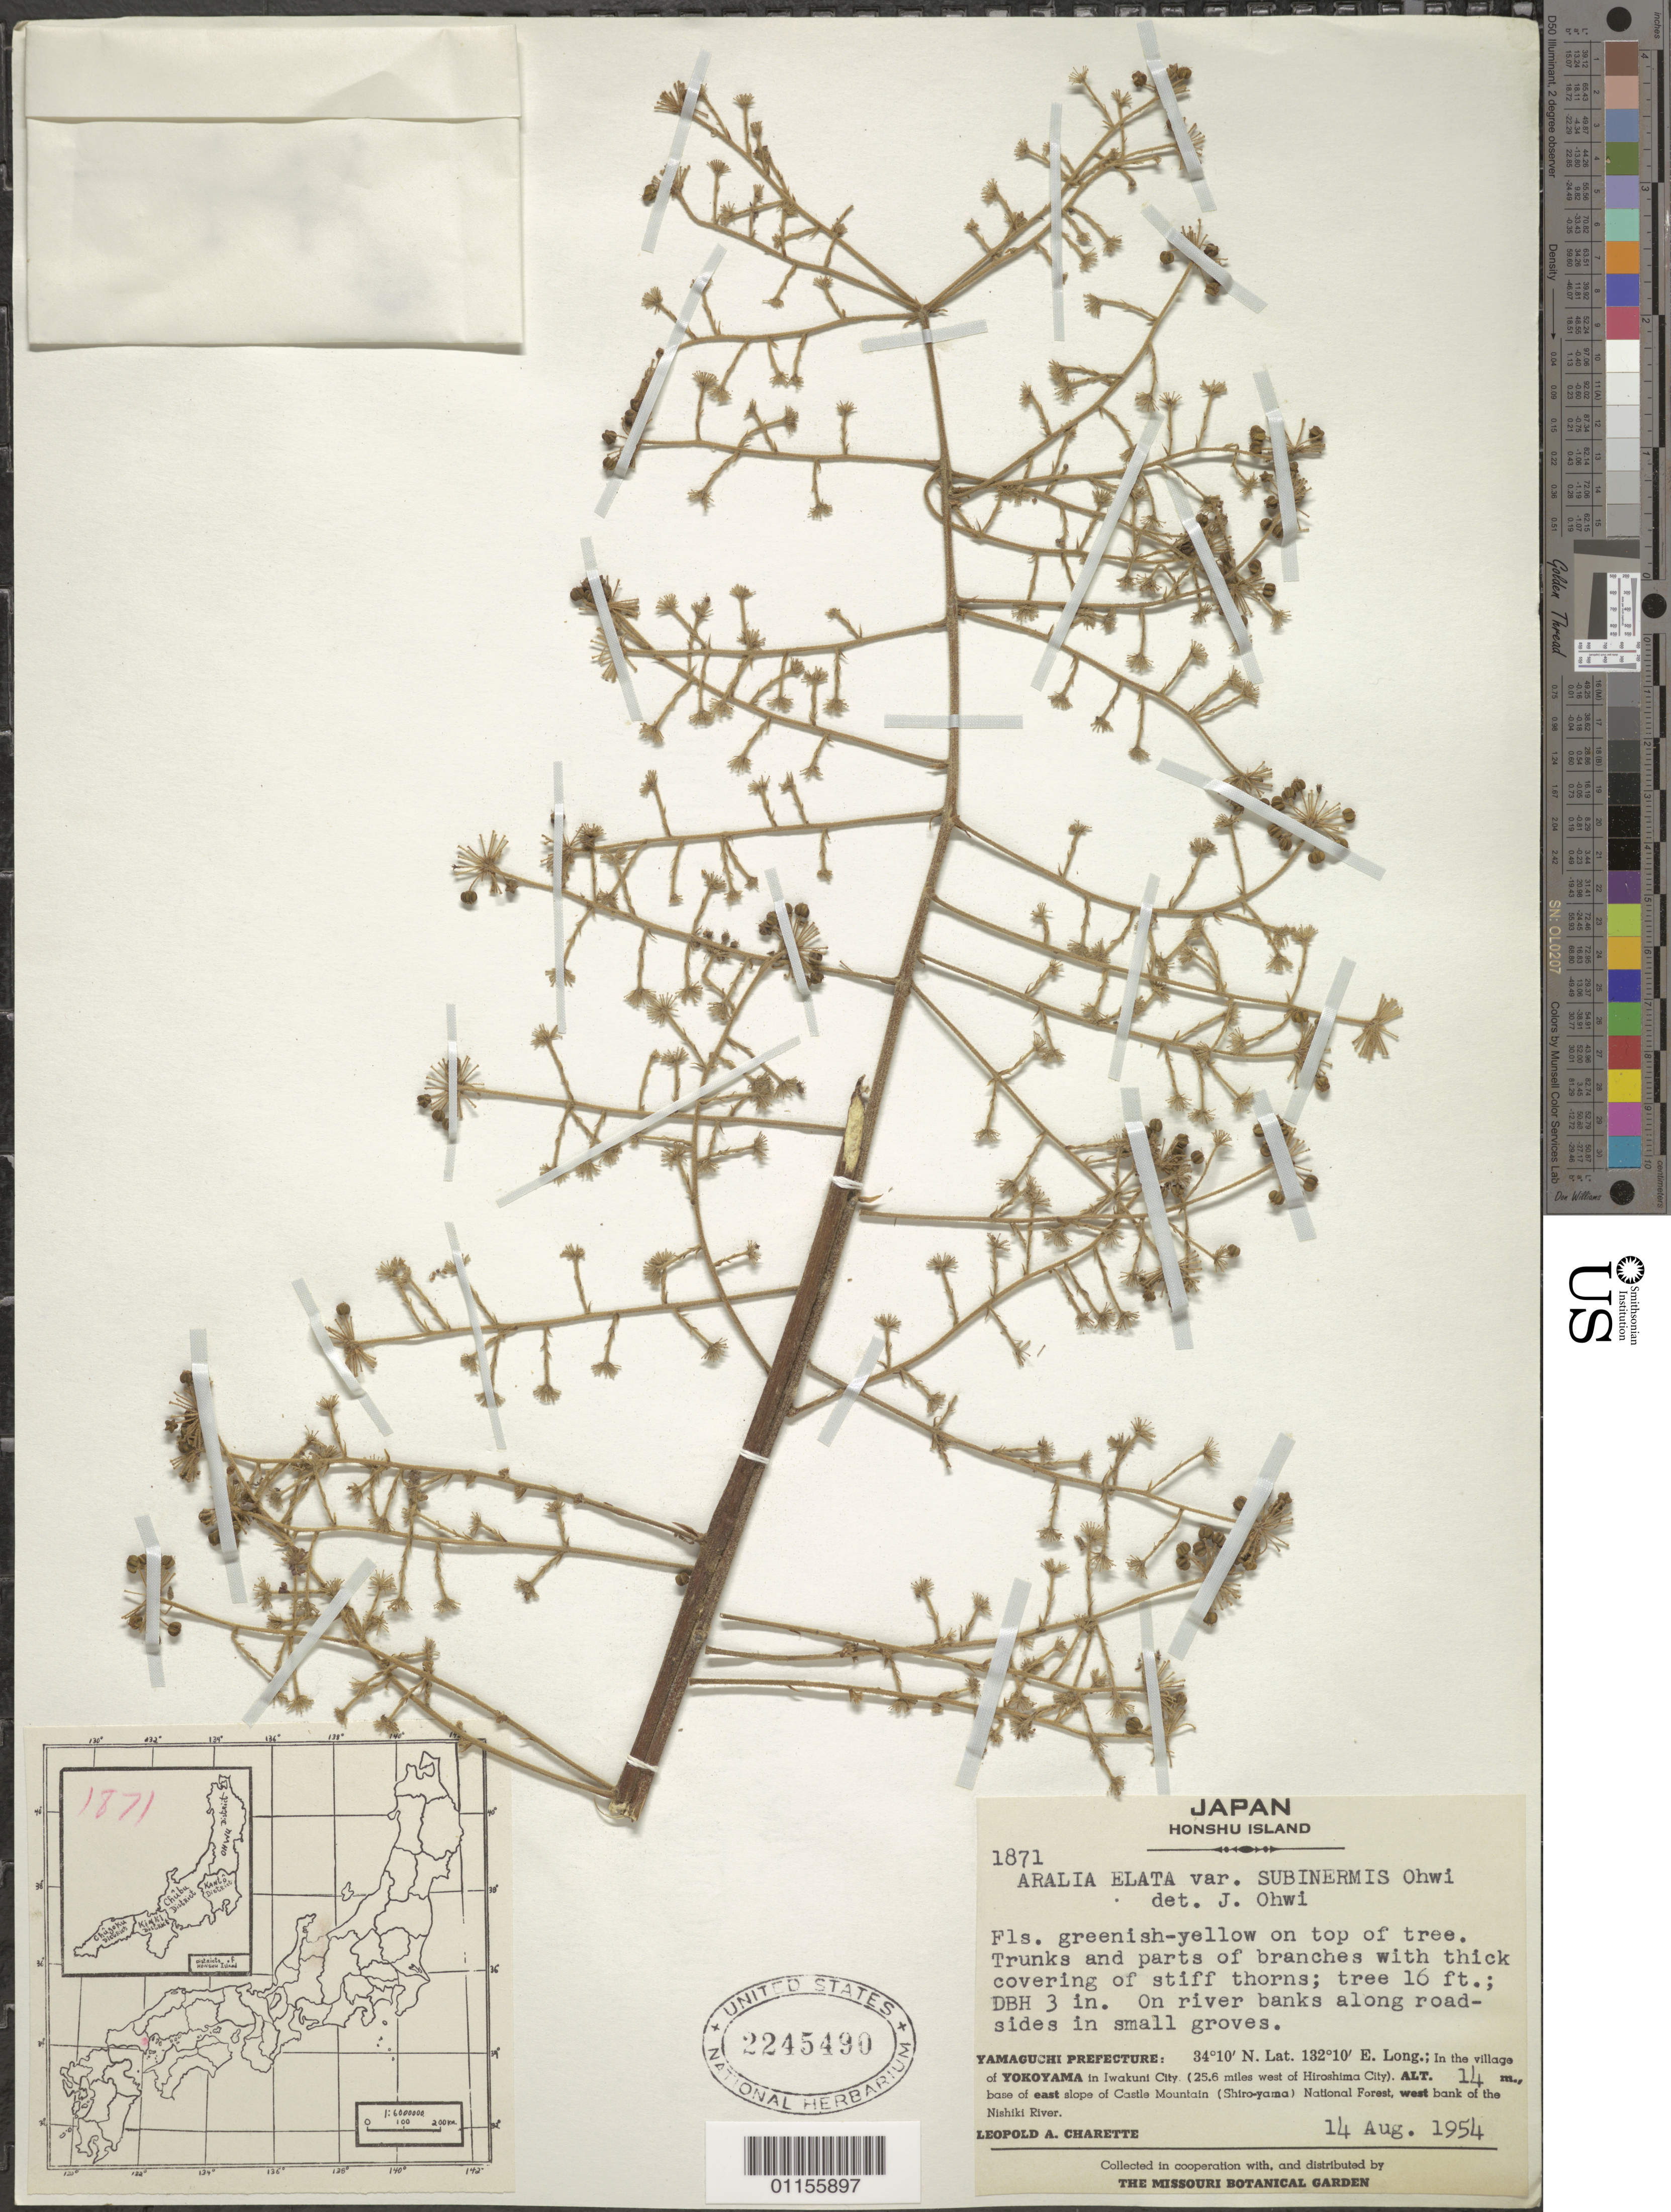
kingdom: Plantae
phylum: Tracheophyta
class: Magnoliopsida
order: Apiales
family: Araliaceae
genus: Aralia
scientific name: Aralia elata var. subinermis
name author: Ohwi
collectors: L. A. Charette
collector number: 1871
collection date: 1954-08-14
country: Japan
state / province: Yamaguti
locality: Yamaguchi Prefecture. In the village of Yokoyama in Iwakuni City. E slope of Castle Mt Nat Forest. W bank of the Nishiki River.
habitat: Tree, on river banks along roadside in small groves.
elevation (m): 14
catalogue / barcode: US 2245490